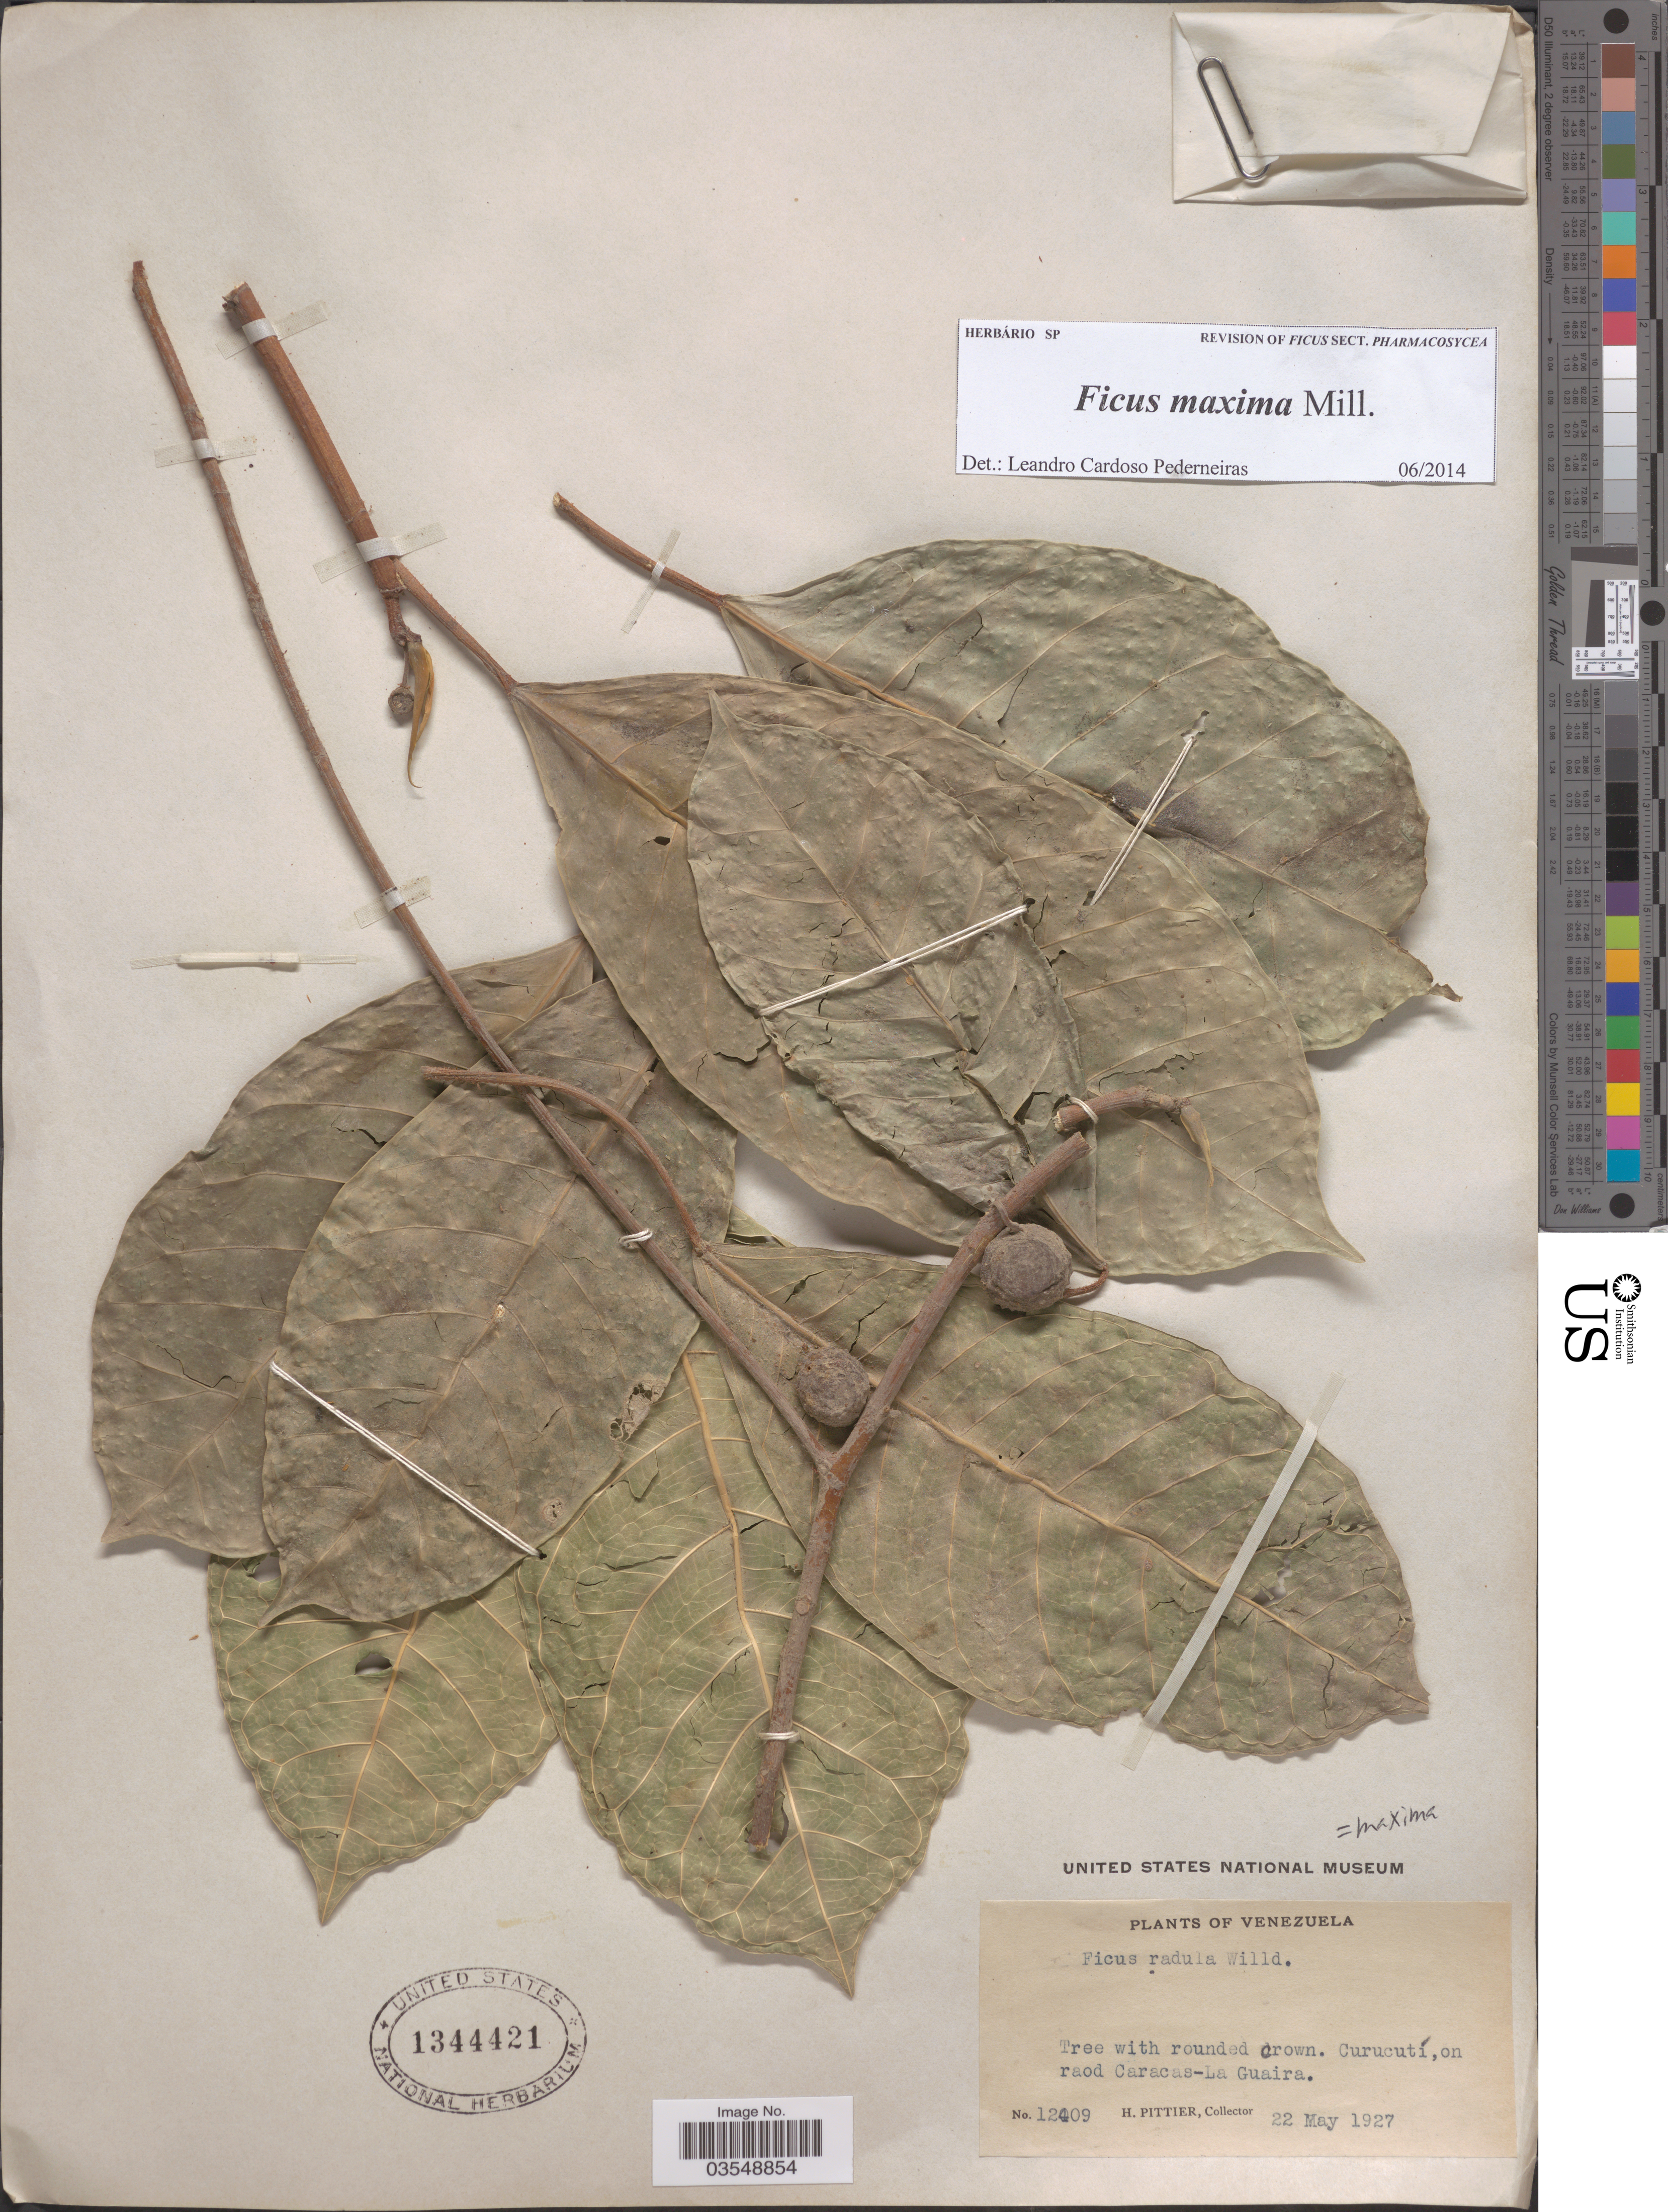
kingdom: Plantae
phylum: Tracheophyta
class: Magnoliopsida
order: Rosales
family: Moraceae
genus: Ficus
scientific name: Ficus radula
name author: Humb. & Bonpl. ex Willd.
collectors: H. F. Pittier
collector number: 12409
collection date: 1927-05-22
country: Venezuela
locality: Curucutí, on road Caracas-La Guiara.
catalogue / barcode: US 1344421